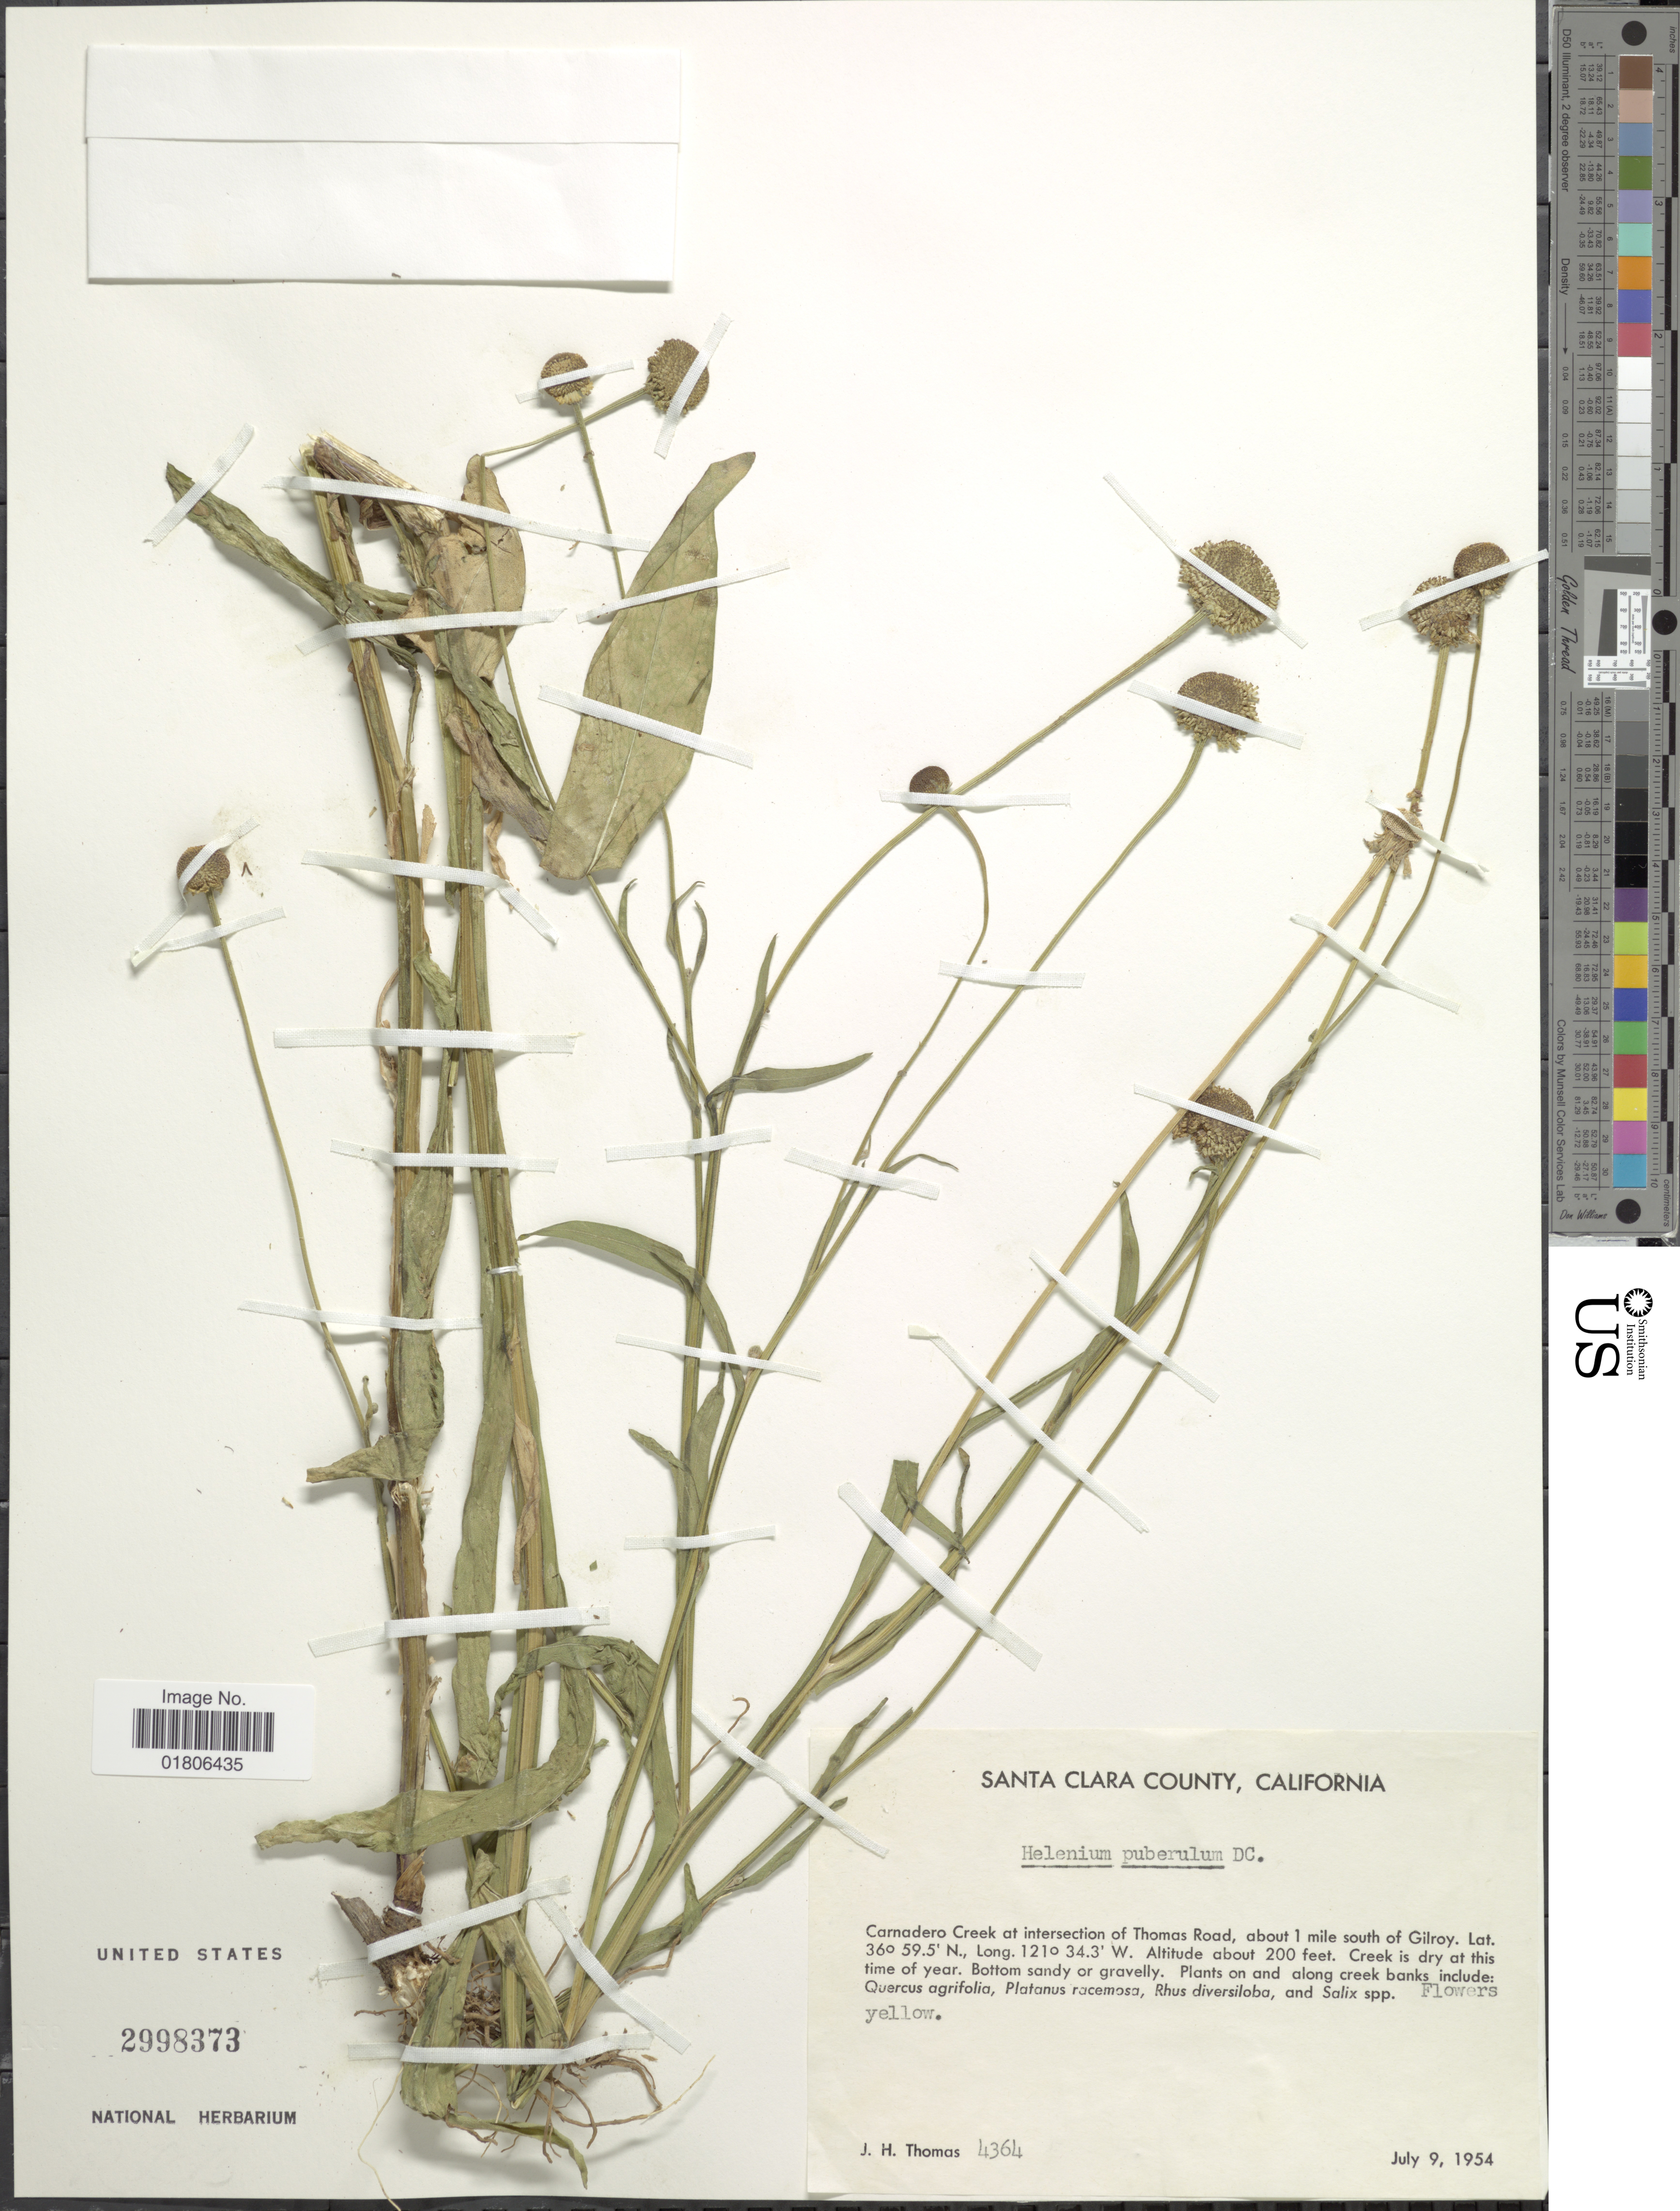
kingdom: Plantae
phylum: Tracheophyta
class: Magnoliopsida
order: Asterales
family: Asteraceae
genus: Helenium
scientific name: Helenium pinnatifidum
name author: (Schwein. ex Nutt.) Rydb.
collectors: J. H. Thomas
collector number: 4364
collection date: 1954-07-09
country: United States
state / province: California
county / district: Santa Clara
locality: Santa Clara County, Carnadero Creek at intersection of Thomas Road, about 1 mile south of Gilroy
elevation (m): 61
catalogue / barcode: US 2998373